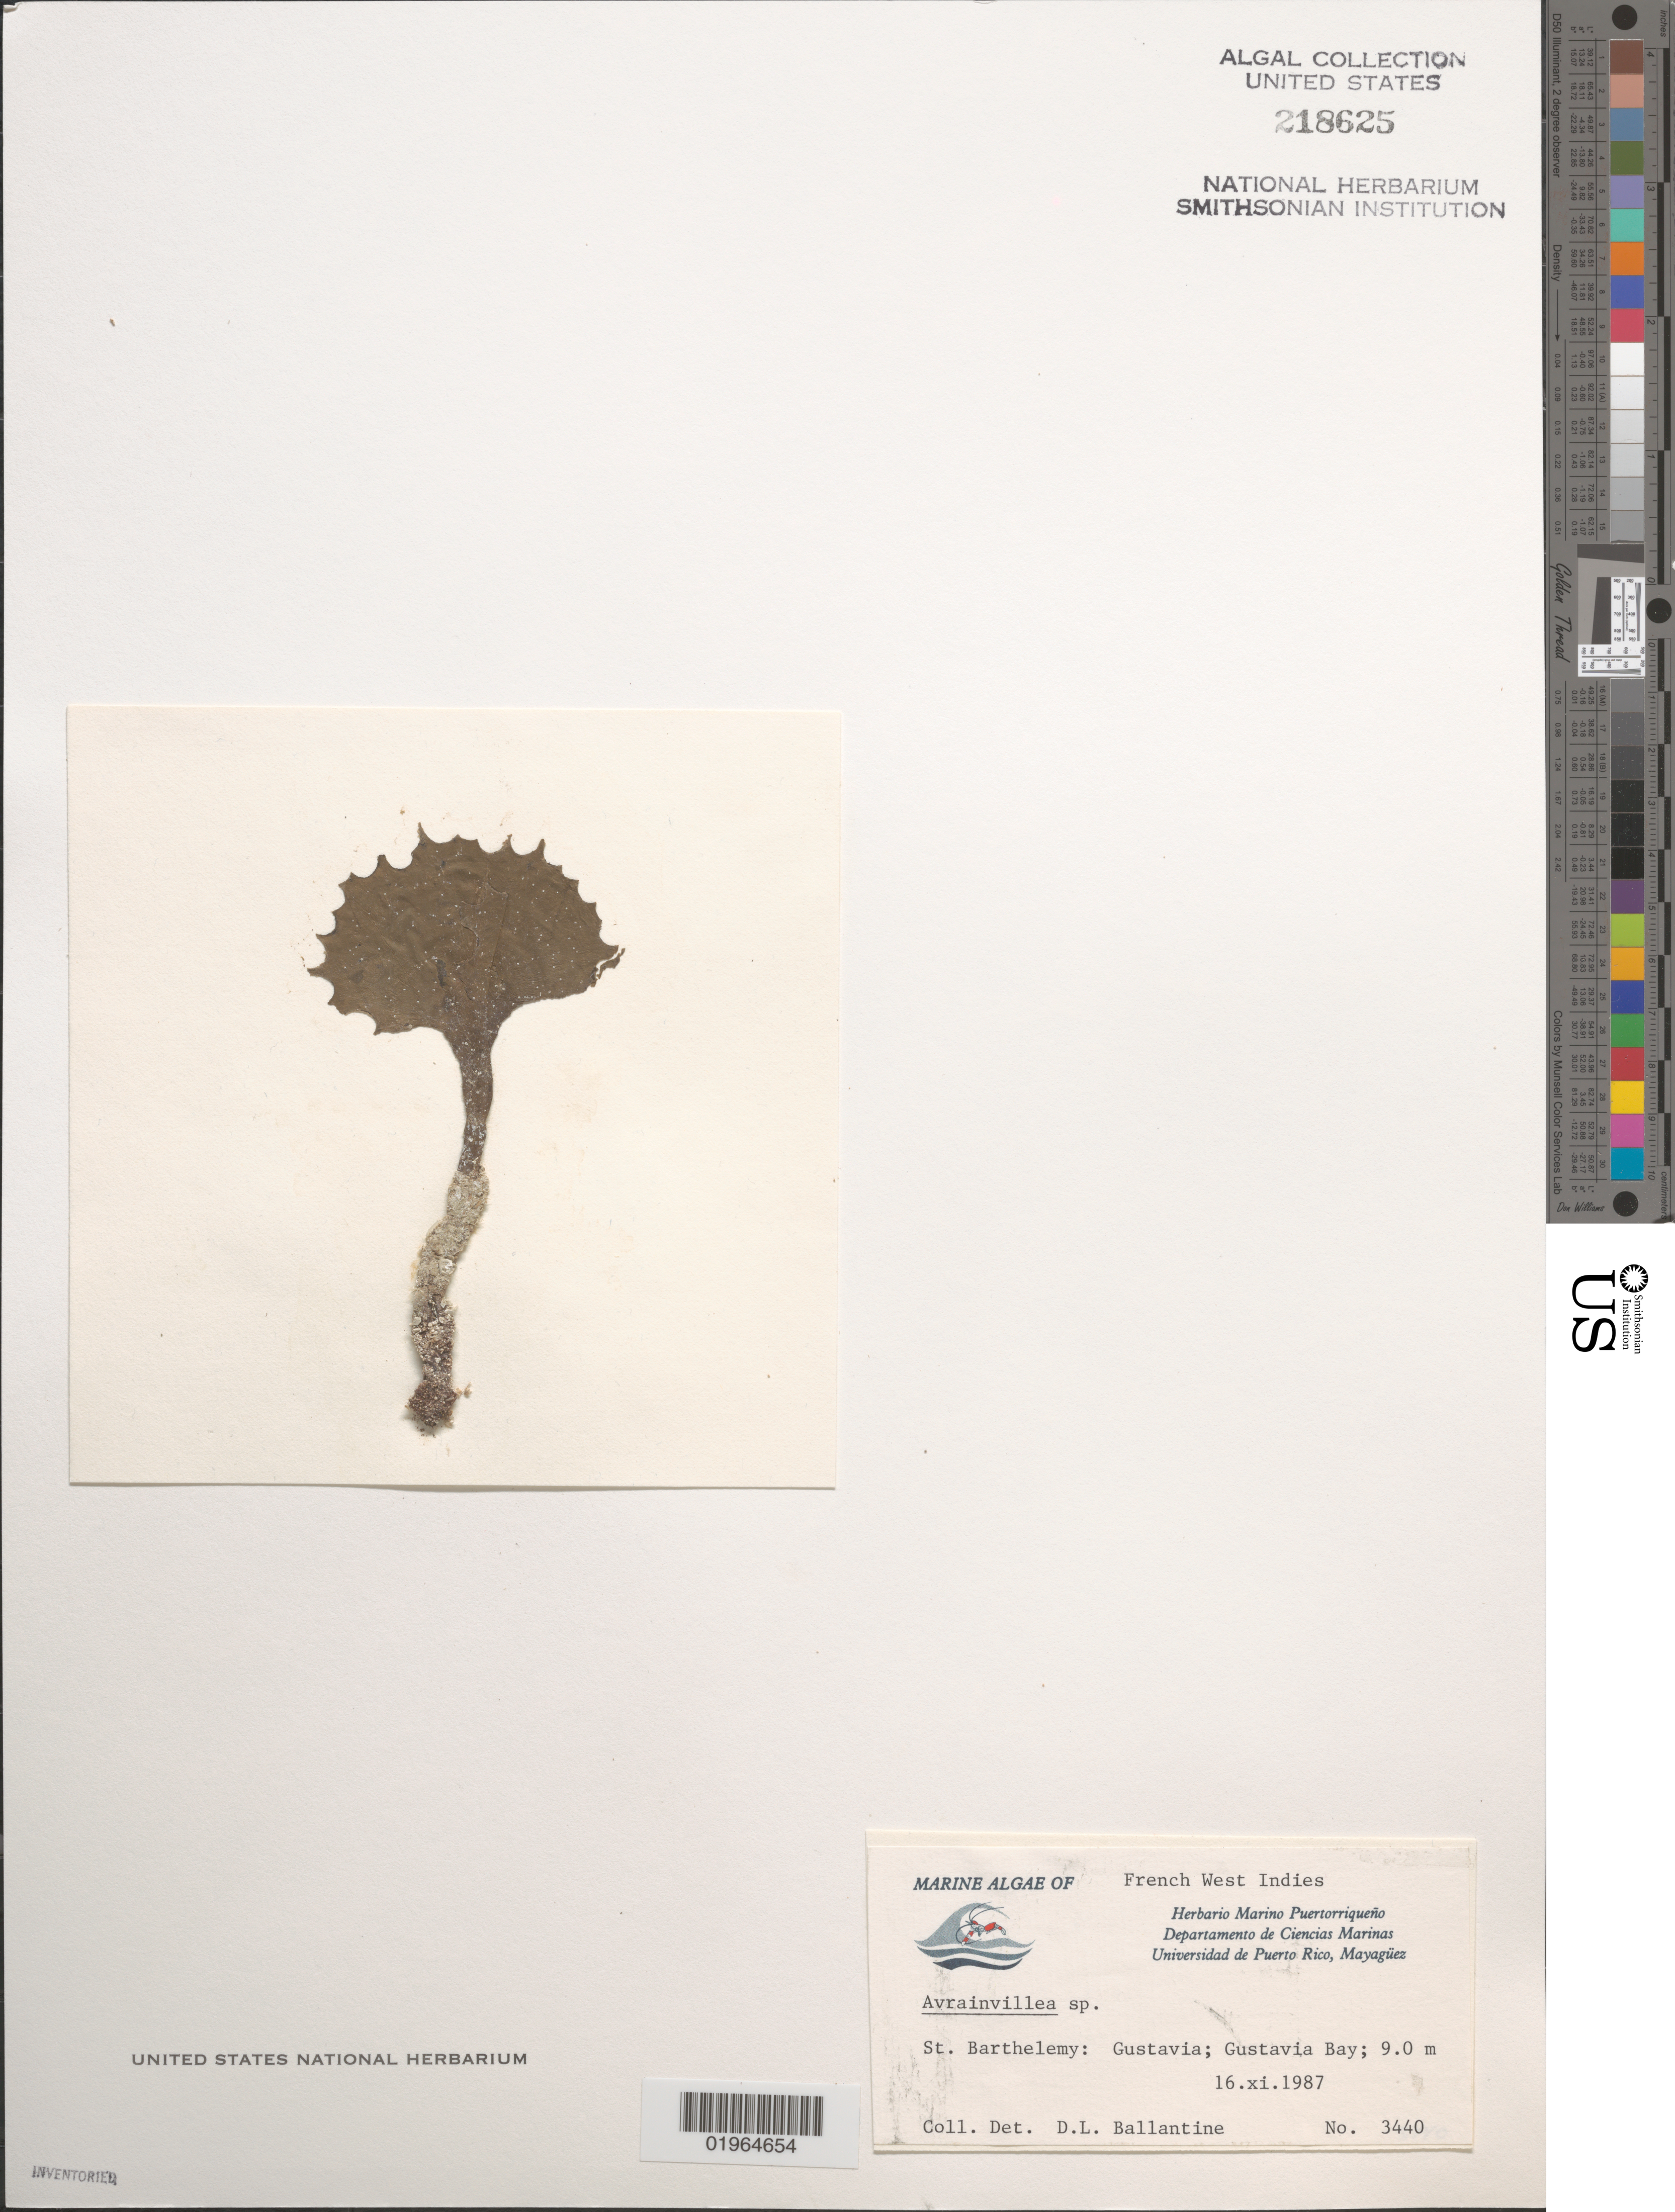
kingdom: Plantae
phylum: Chlorophyta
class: Ulvophyceae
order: Bryopsidales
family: Dichotomosiphonaceae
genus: Avrainvillea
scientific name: Avrainvillea sp.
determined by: Ballantine, D. L.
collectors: D.L. Ballantine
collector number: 3440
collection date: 1987-11-16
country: Saint Barthélemy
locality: Gustavia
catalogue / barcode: US 218625